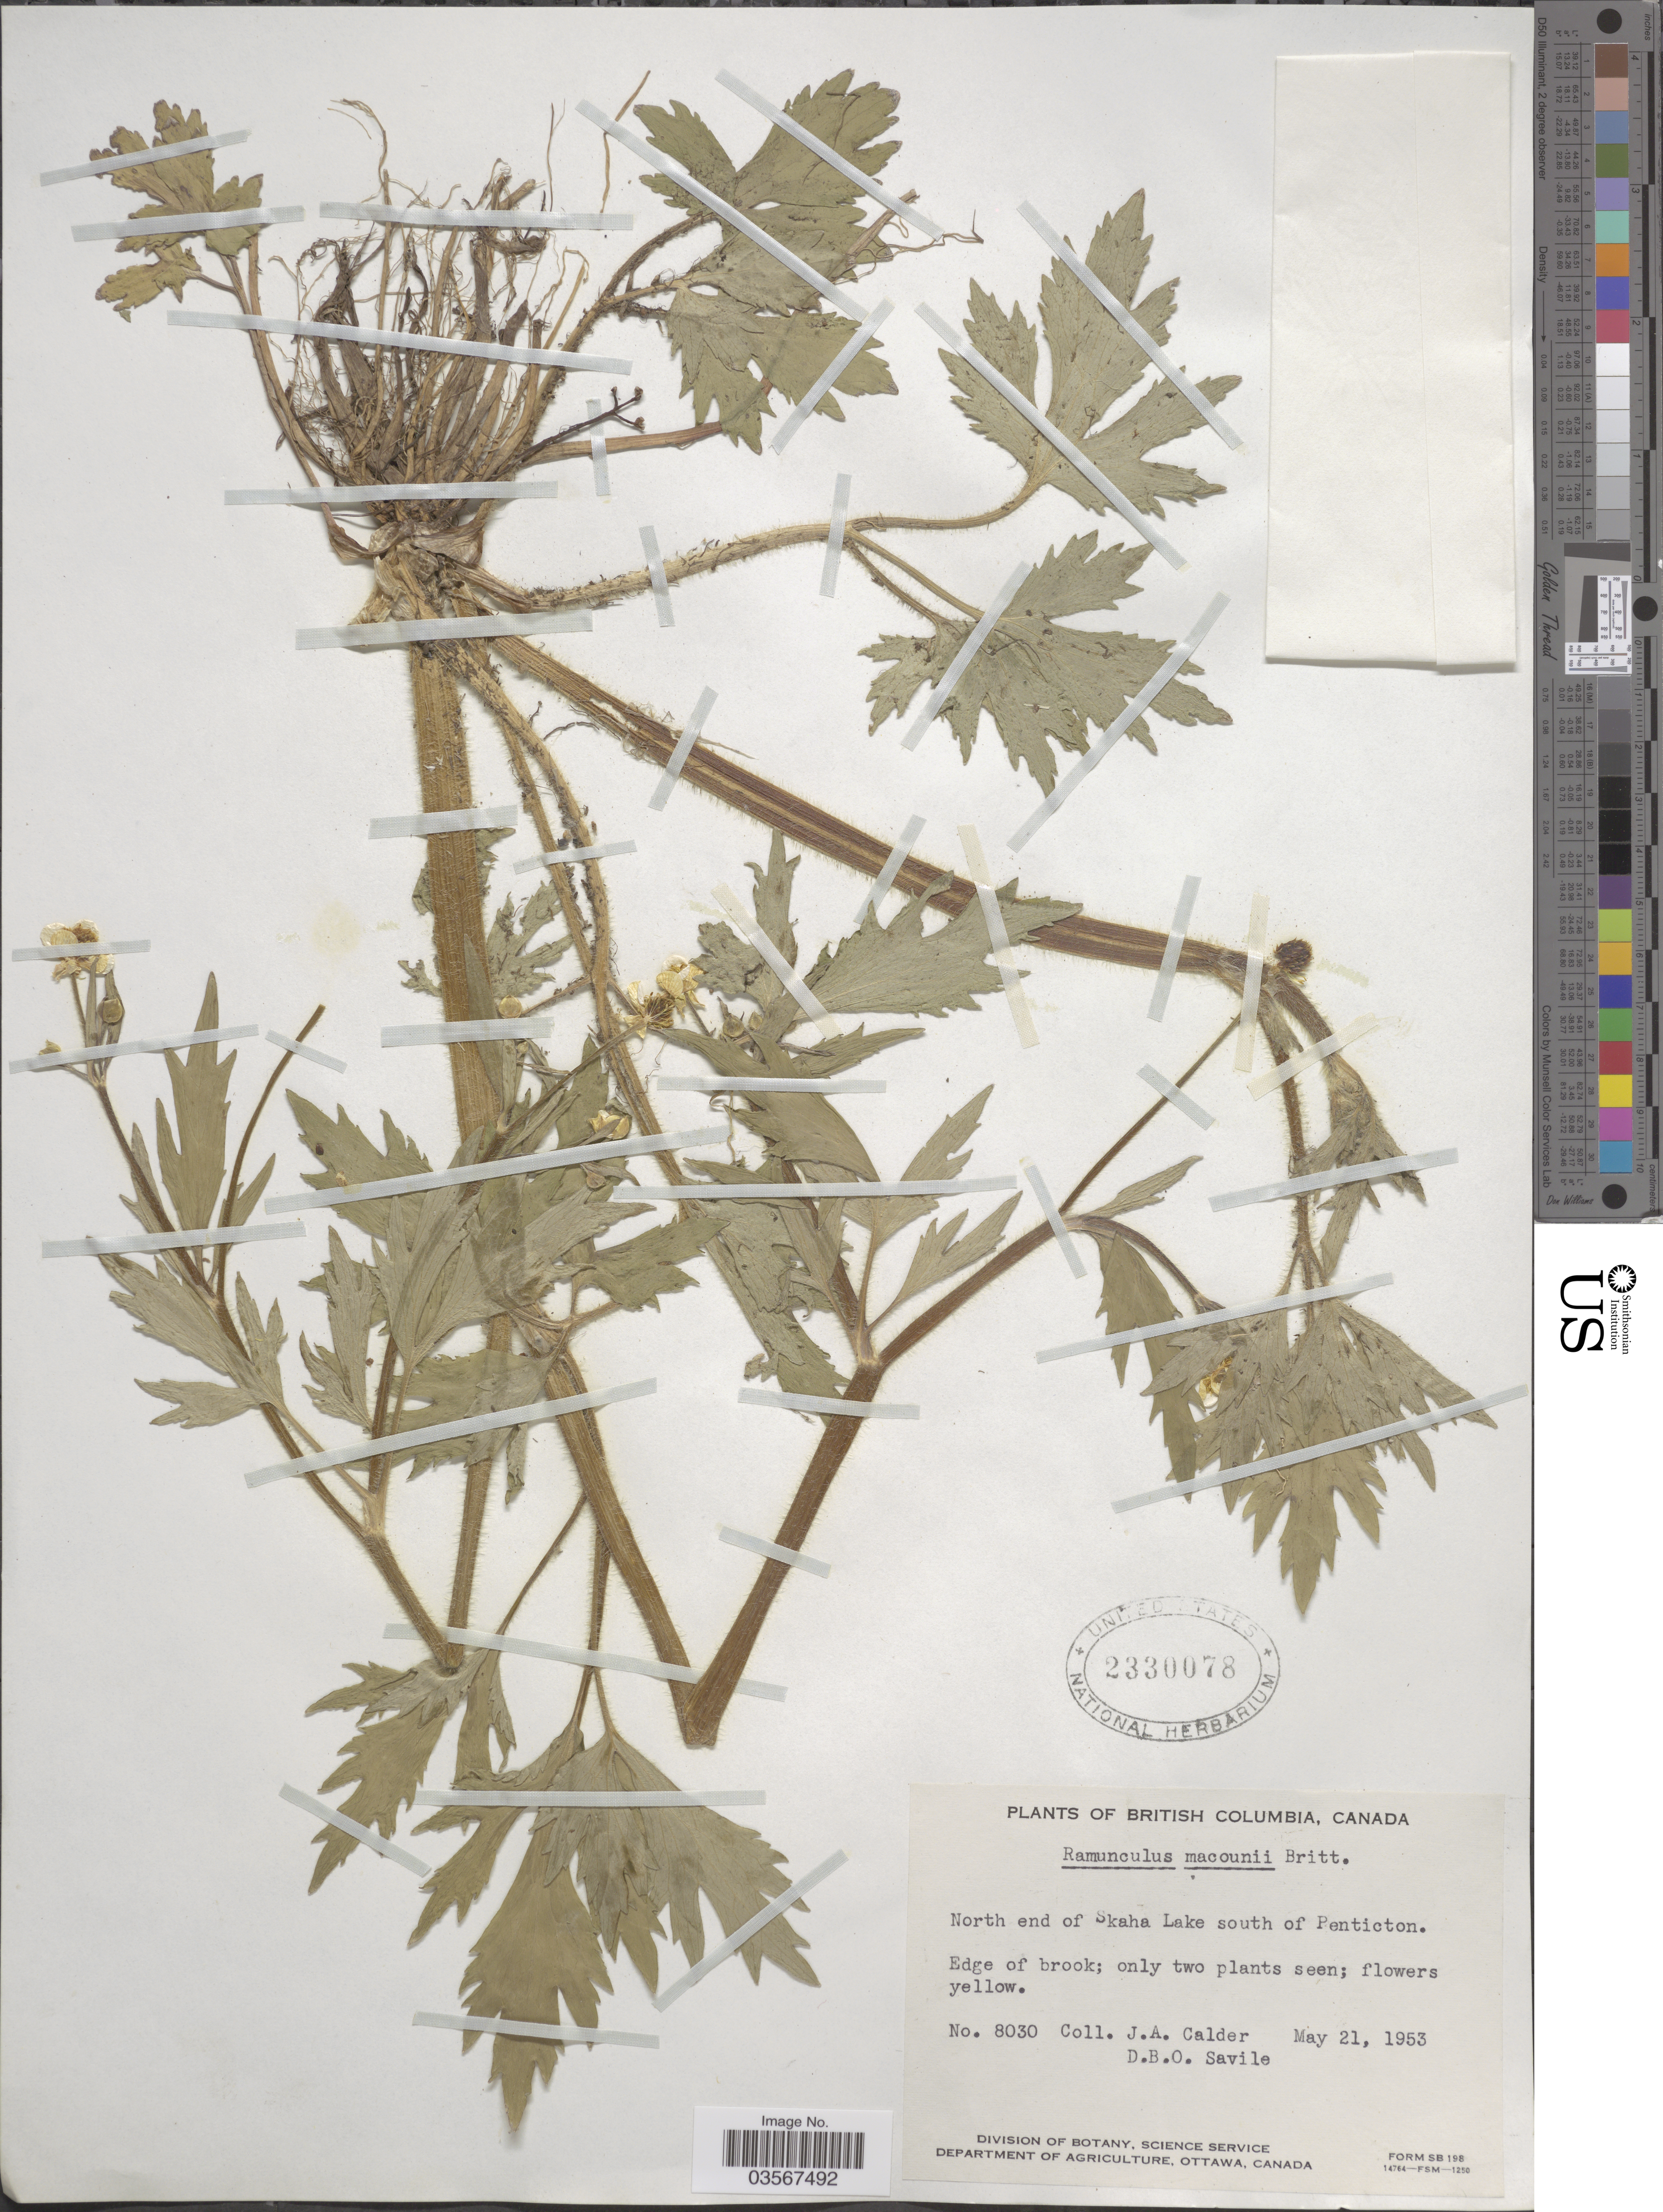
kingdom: Plantae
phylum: Tracheophyta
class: Magnoliopsida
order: Ranunculales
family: Ranunculaceae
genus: Ranunculus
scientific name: Ranunculus macounii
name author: Britton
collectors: J. A. Calder & D. Savile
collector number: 8030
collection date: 1953-05-21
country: Canada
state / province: British Columbia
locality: North end of Skaha Lake south of Penticton.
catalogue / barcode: US 2330078